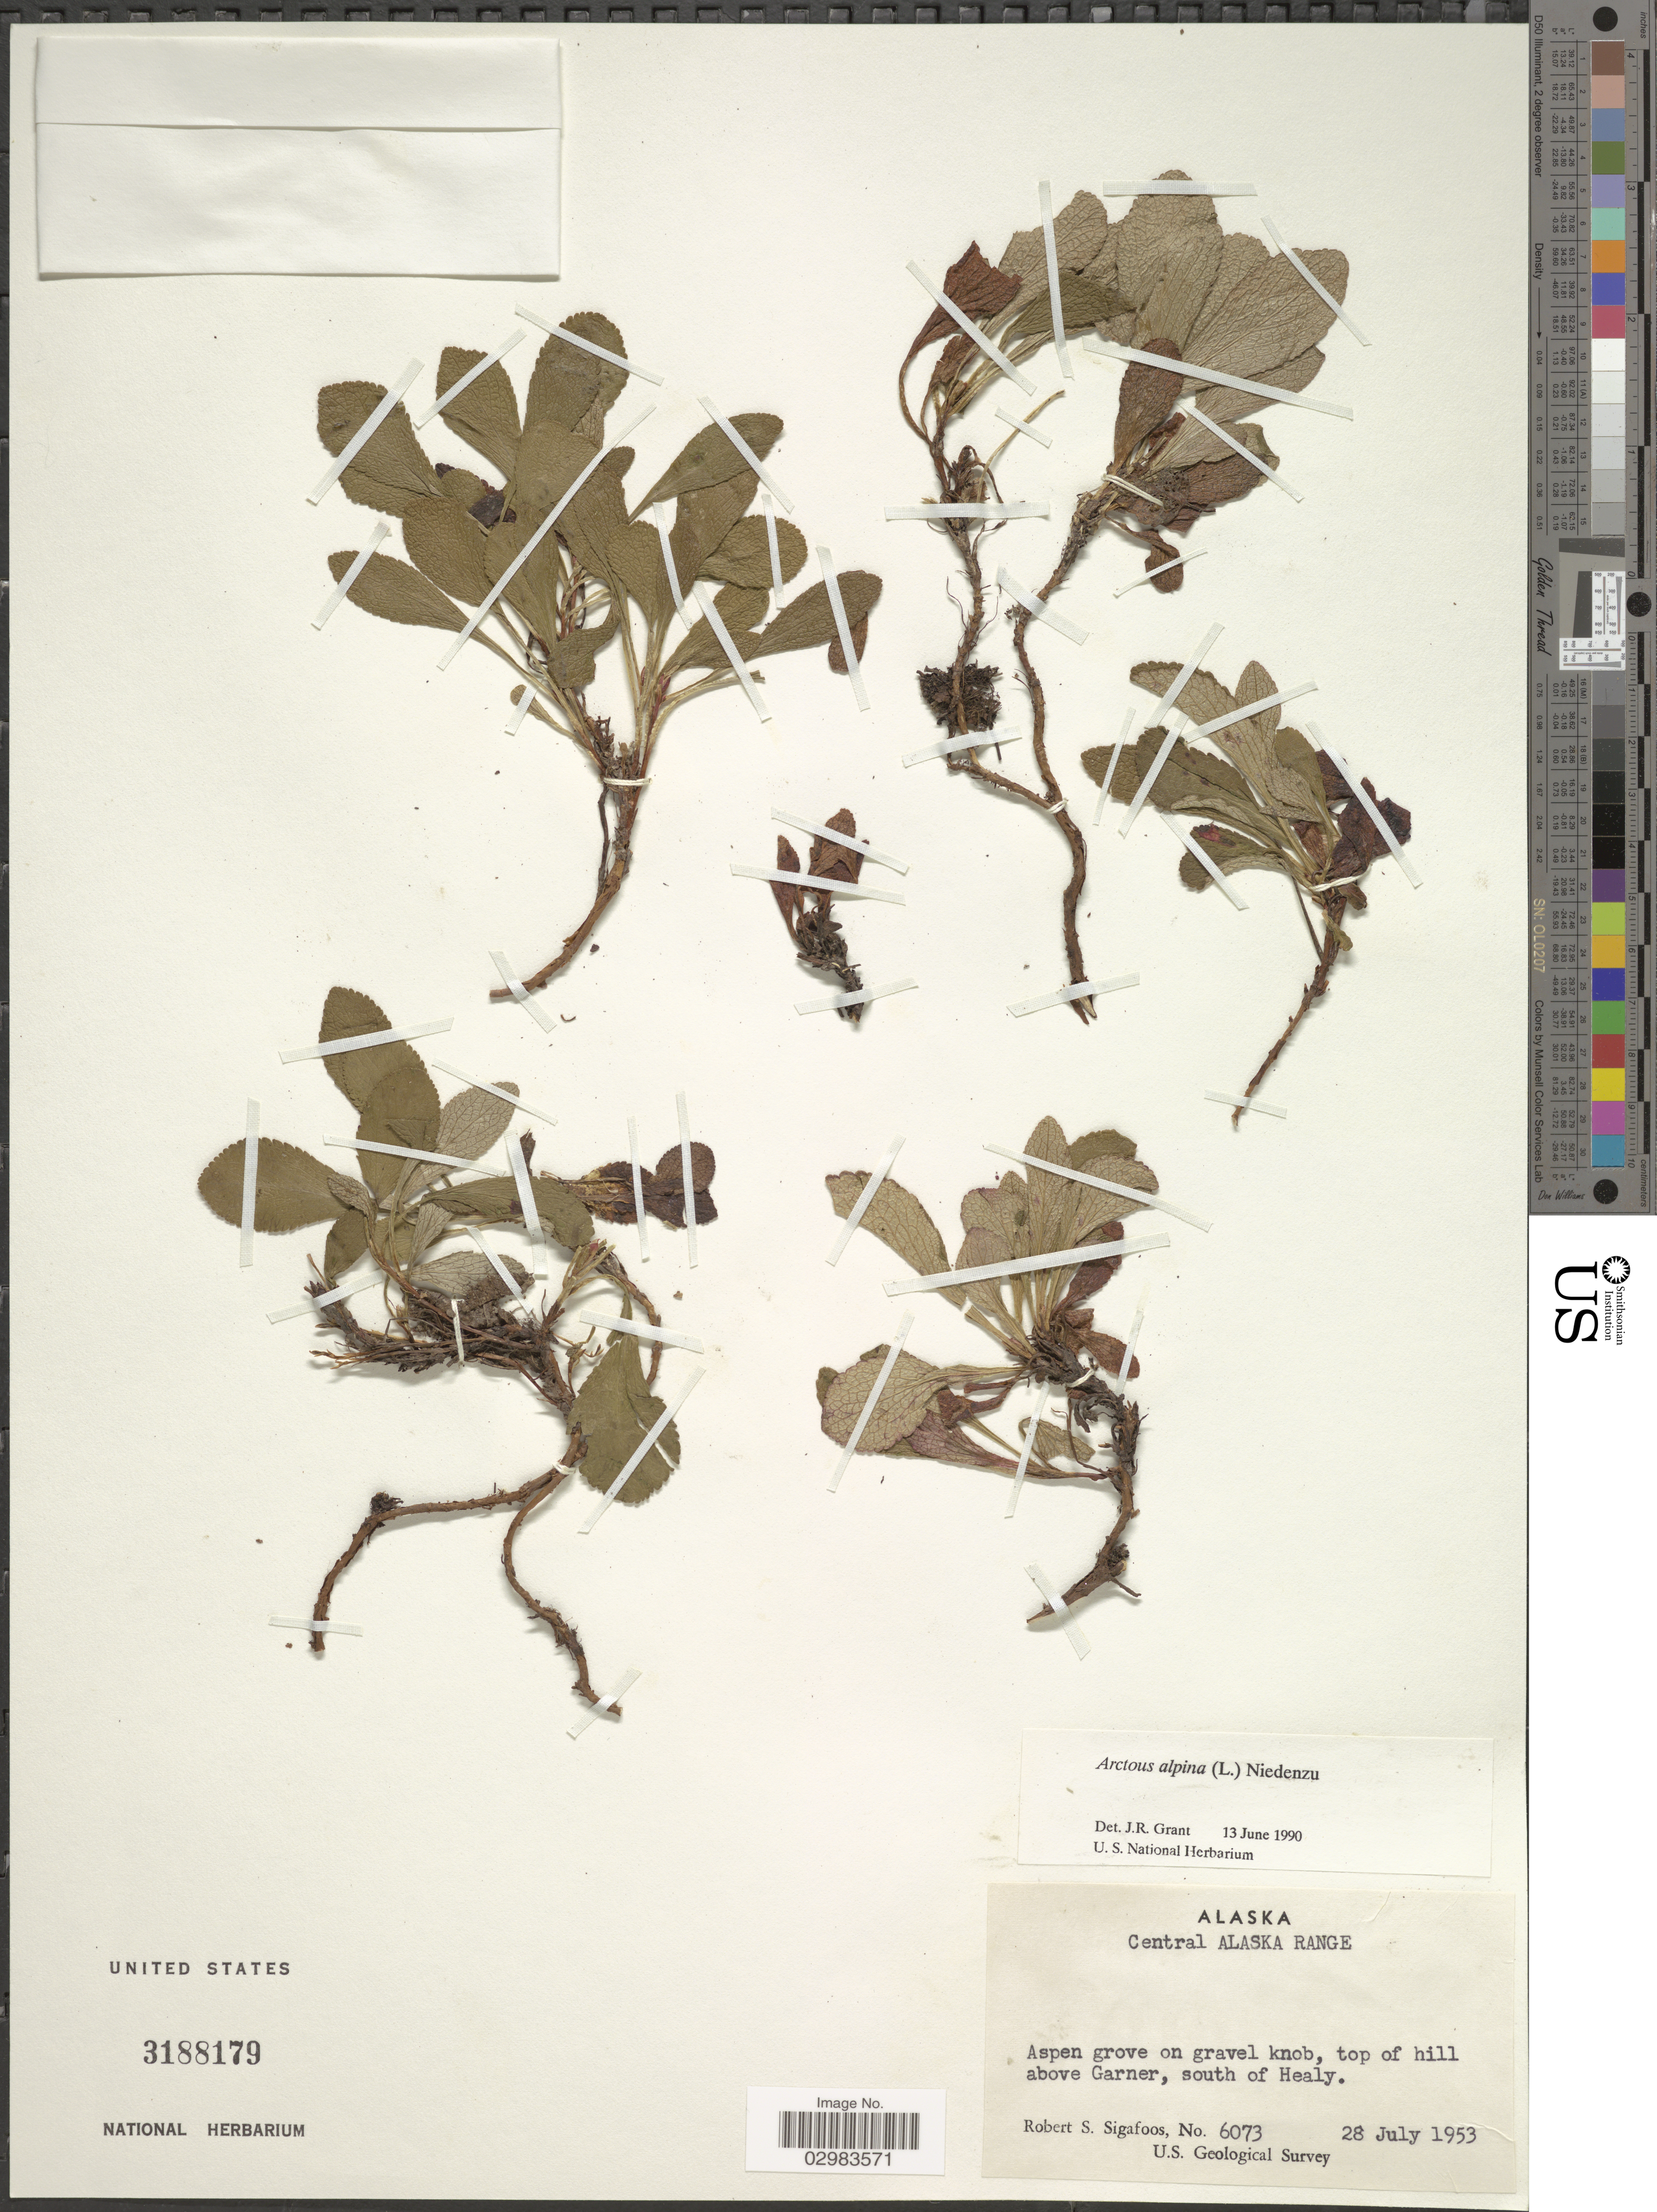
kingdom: Plantae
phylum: Tracheophyta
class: Magnoliopsida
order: Ericales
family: Ericaceae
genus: Arctostaphylos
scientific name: Arctostaphylos alpina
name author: (L.) Spreng.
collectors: R. Sigafoos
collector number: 6073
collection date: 1953-07-28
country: United States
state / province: Alaska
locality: Central Alaska Range, Aspen grove on gravel knob, top of hill above Garner, south of Healy.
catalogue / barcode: US 3188179